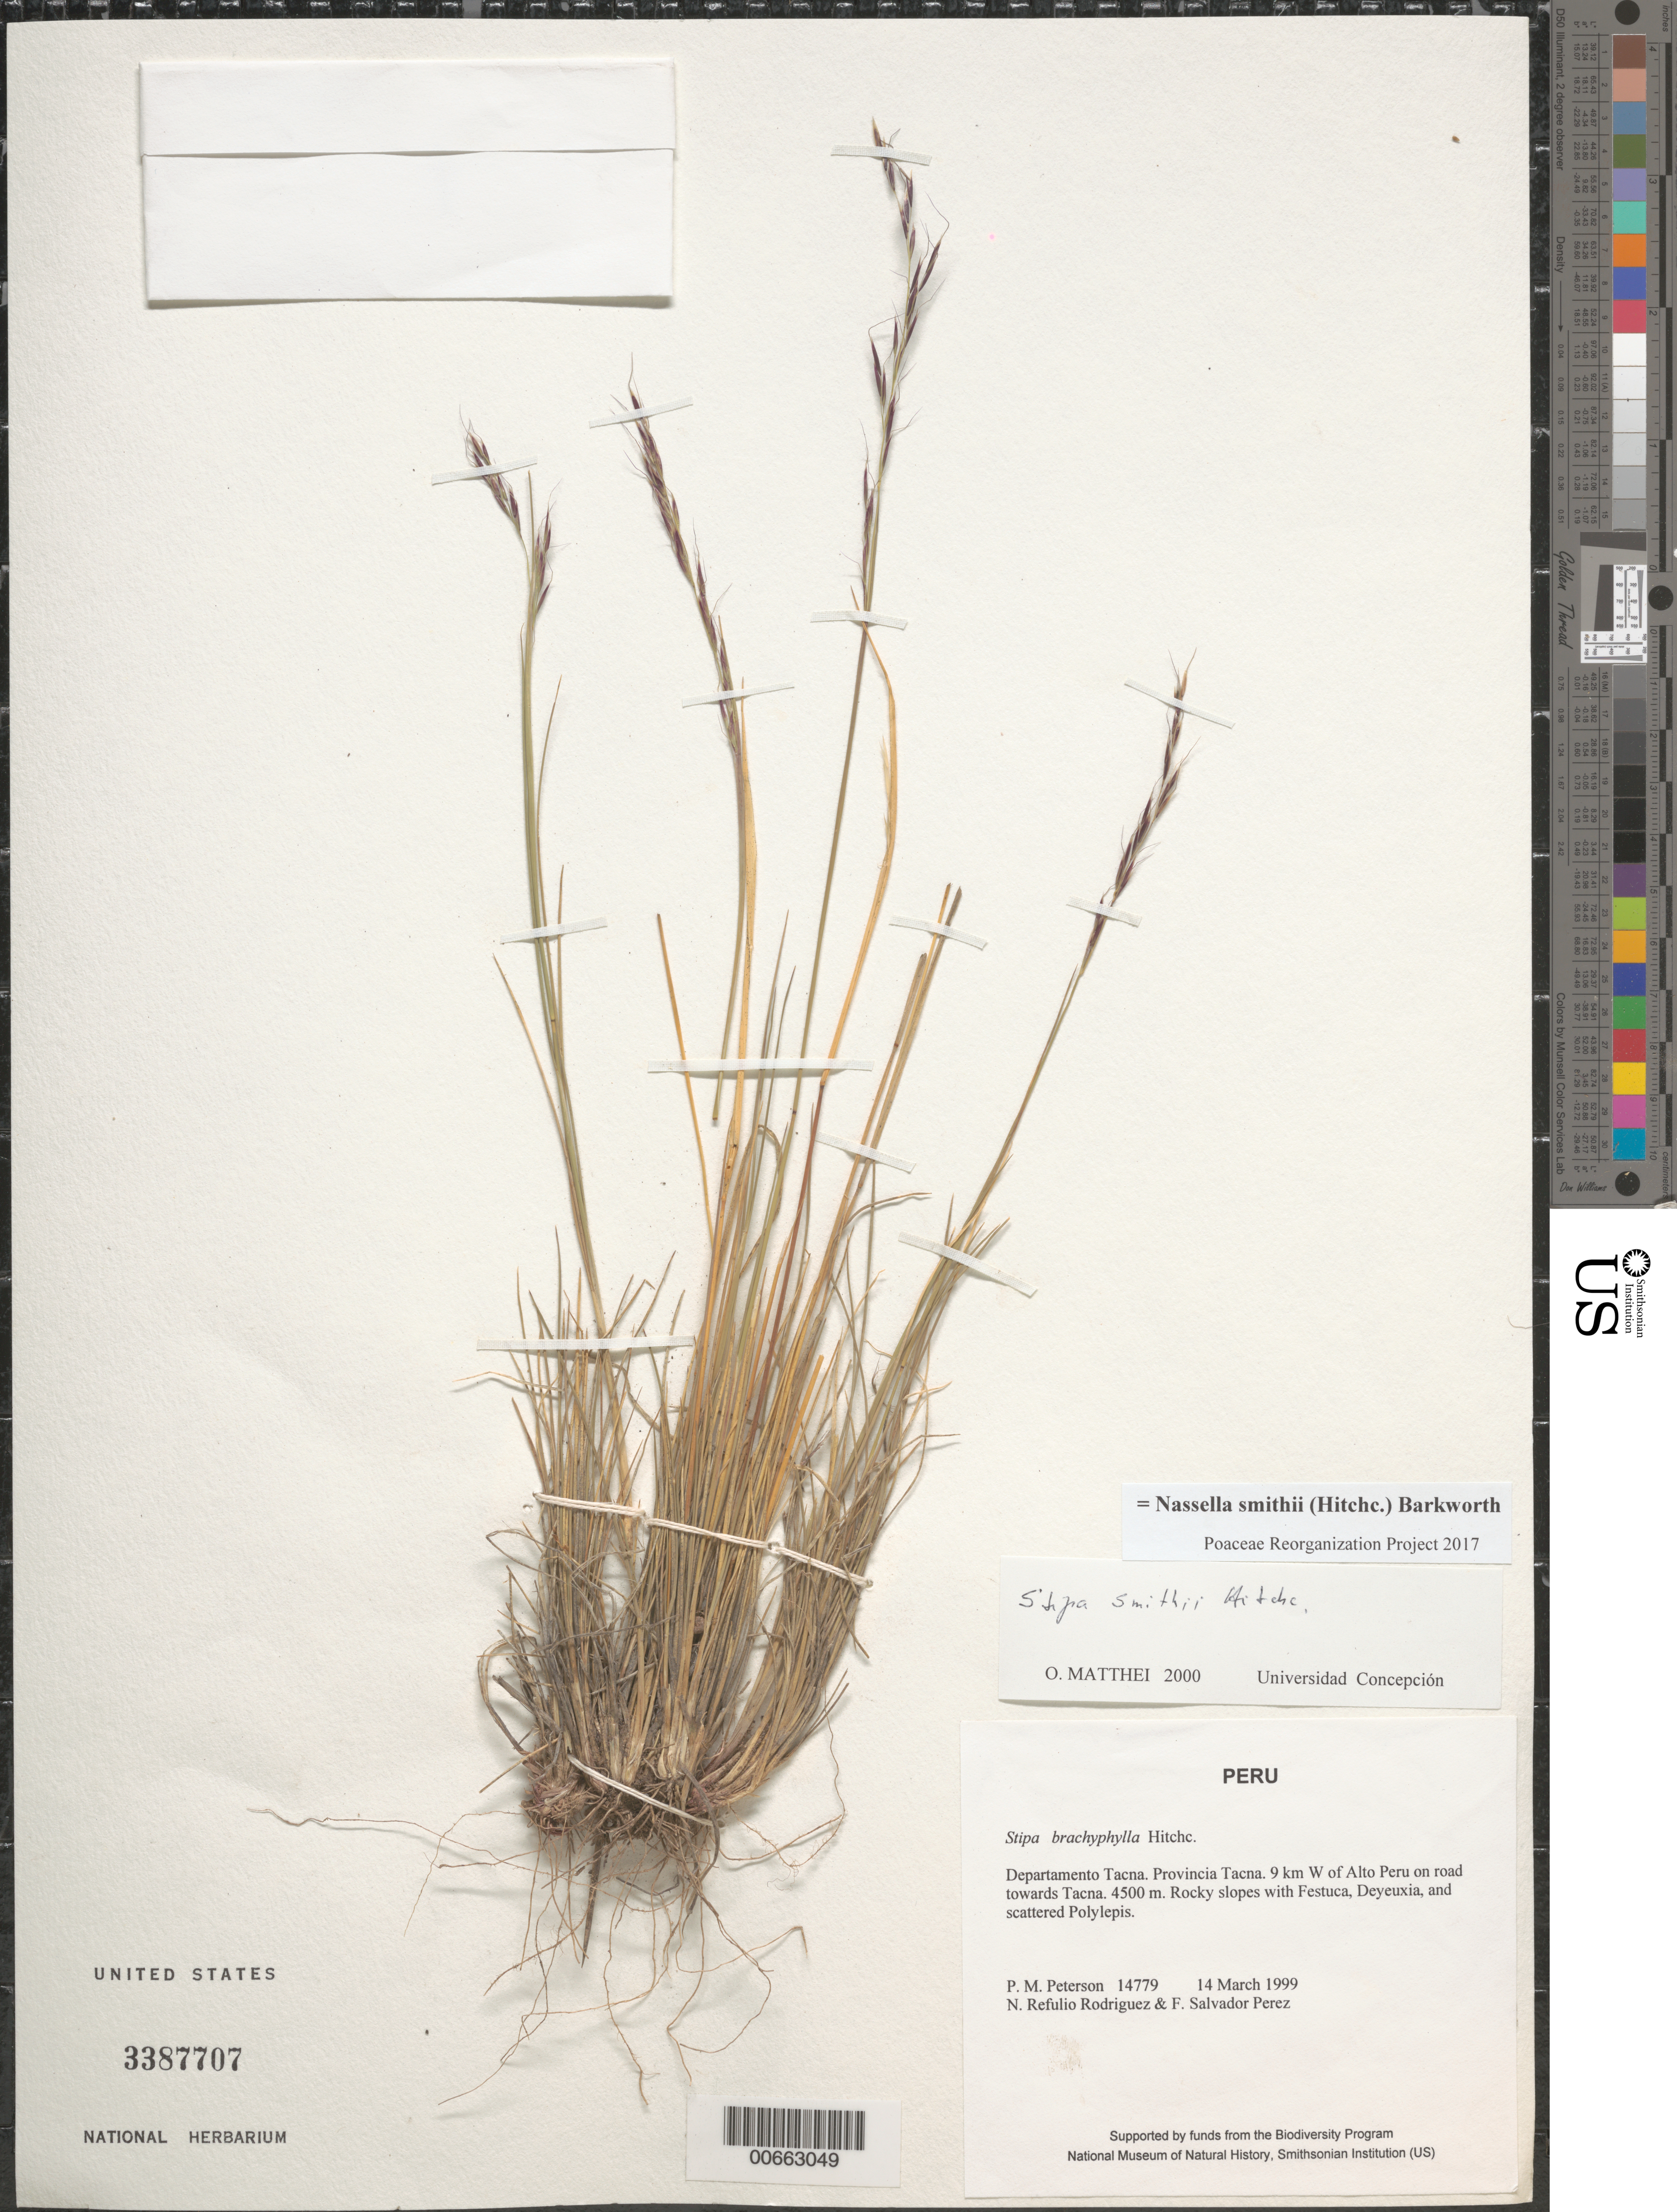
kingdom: Plantae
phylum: Tracheophyta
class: Liliopsida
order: Poales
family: Poaceae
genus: Nassella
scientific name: Nassella smithii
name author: (Hitchc.) Barkworth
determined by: Poaceae Reorganization Project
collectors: P. M. Peterson, N. Refulio-Rodríguez & F. Salvador Perez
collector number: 14779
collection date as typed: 14 Mar 1999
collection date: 1999-03-14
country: Peru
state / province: Tacna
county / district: Tacna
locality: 9 km W of Alto Peru on road towards Tacna.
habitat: Rocky slopes with Festuca, Deyeuxia and scattered Polylepis.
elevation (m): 4500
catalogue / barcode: US 3387707